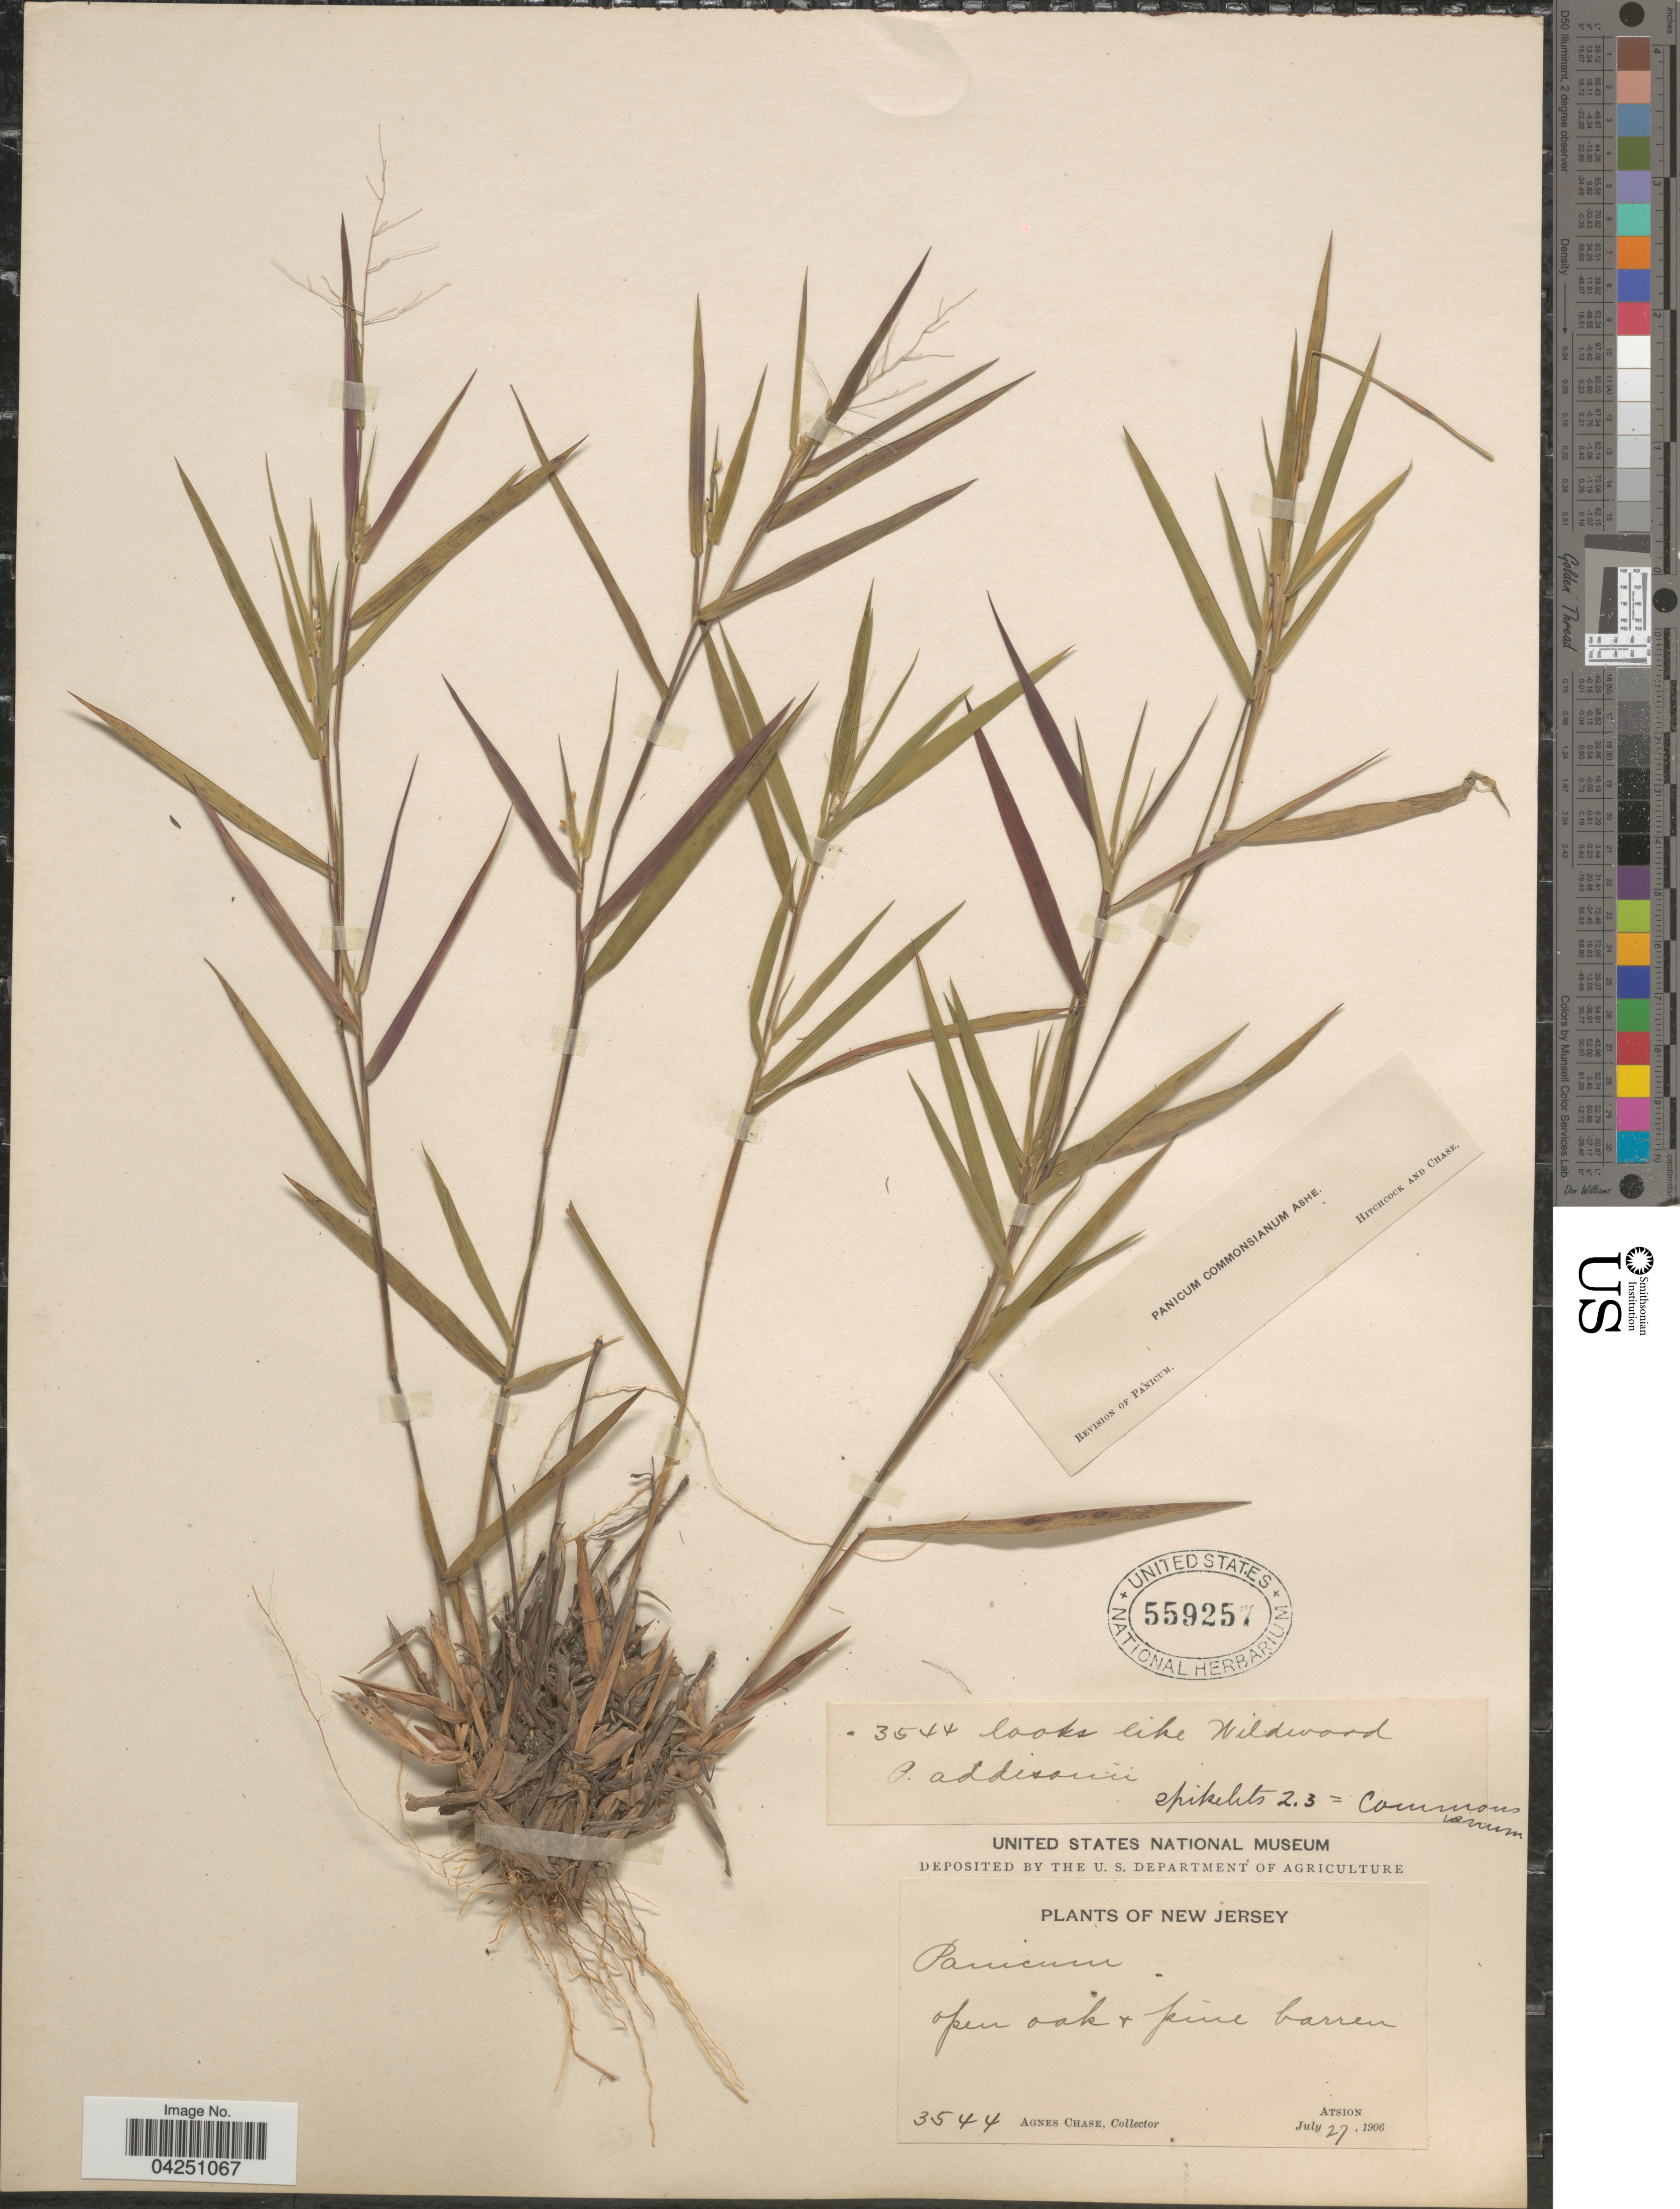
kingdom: Plantae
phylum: Tracheophyta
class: Liliopsida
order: Poales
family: Poaceae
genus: Dichanthelium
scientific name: Dichanthelium acuminatum var. acuminatum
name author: (Sw.) Gould & C.A. Clark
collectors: A. Chase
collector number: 3544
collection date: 1906-07-27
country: United States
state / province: New Jersey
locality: Atsion.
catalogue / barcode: US 559257